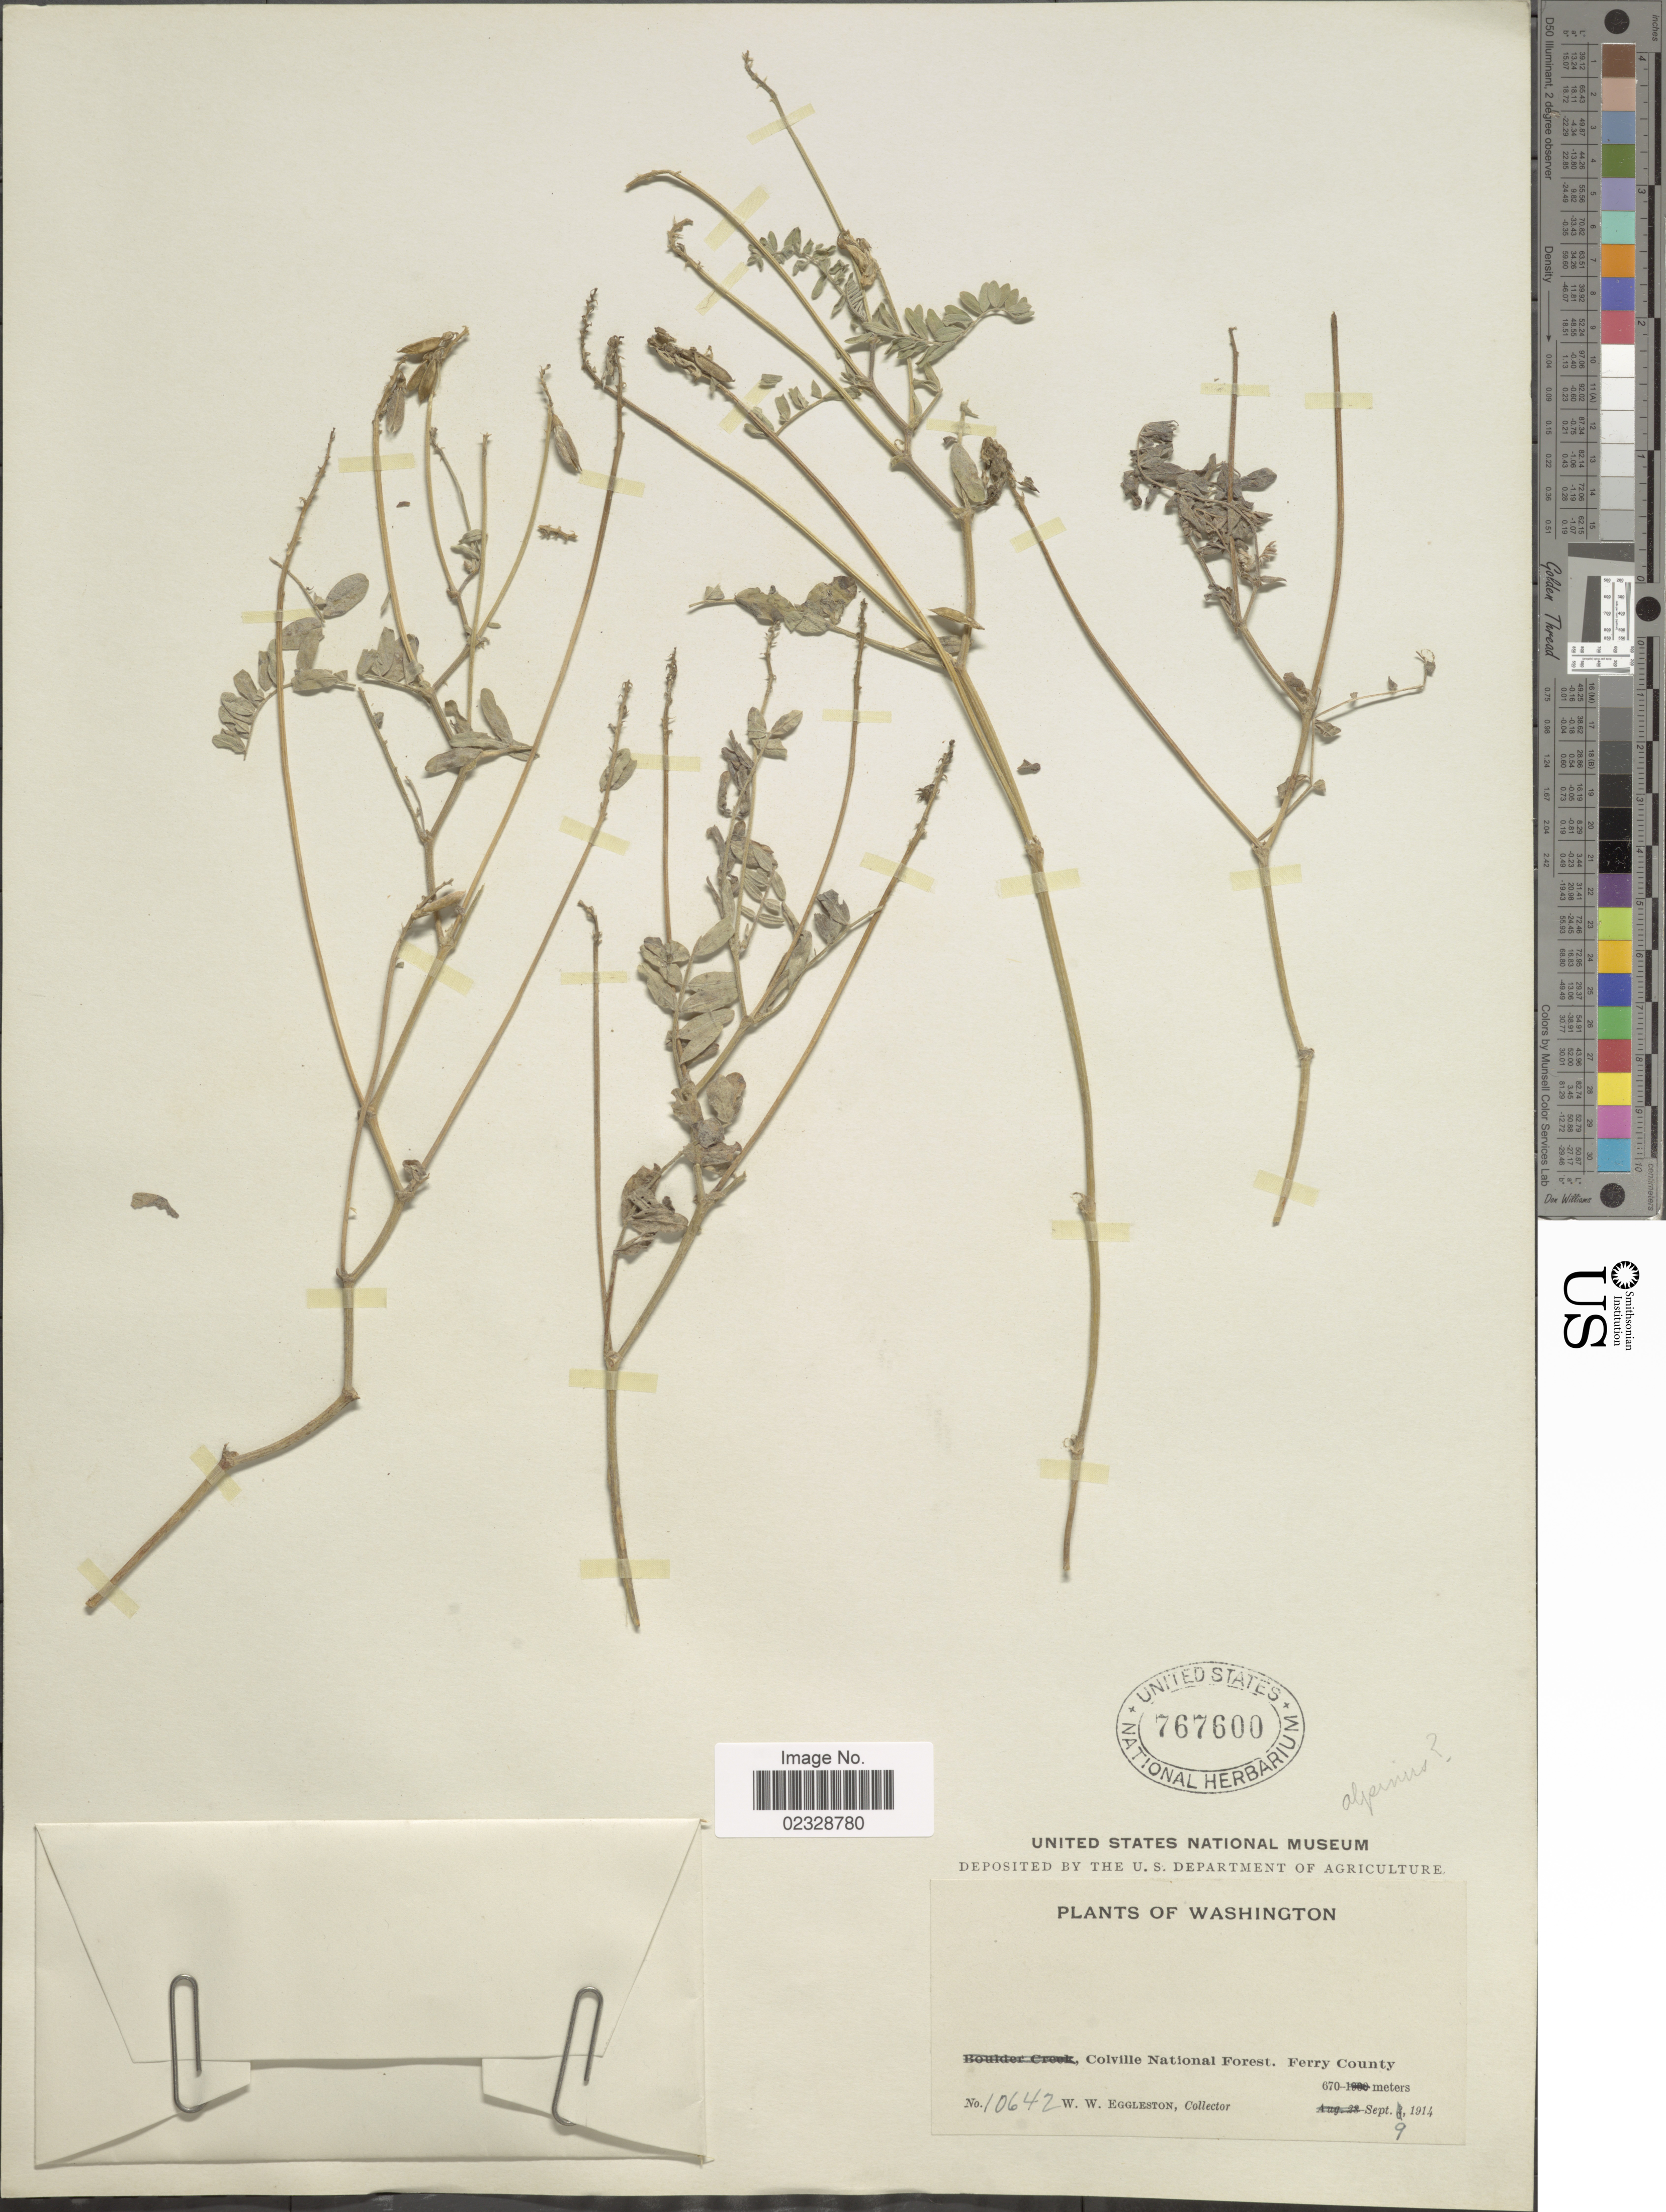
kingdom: Plantae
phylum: Tracheophyta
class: Magnoliopsida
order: Fabales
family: Fabaceae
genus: Astragalus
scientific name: Astragalus alpinus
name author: L.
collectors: W. W. Eggleston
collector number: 10642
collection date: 1914-09-09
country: United States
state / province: Washington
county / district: Ferry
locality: Colville National Forest, Ferry County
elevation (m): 670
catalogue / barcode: US 767600